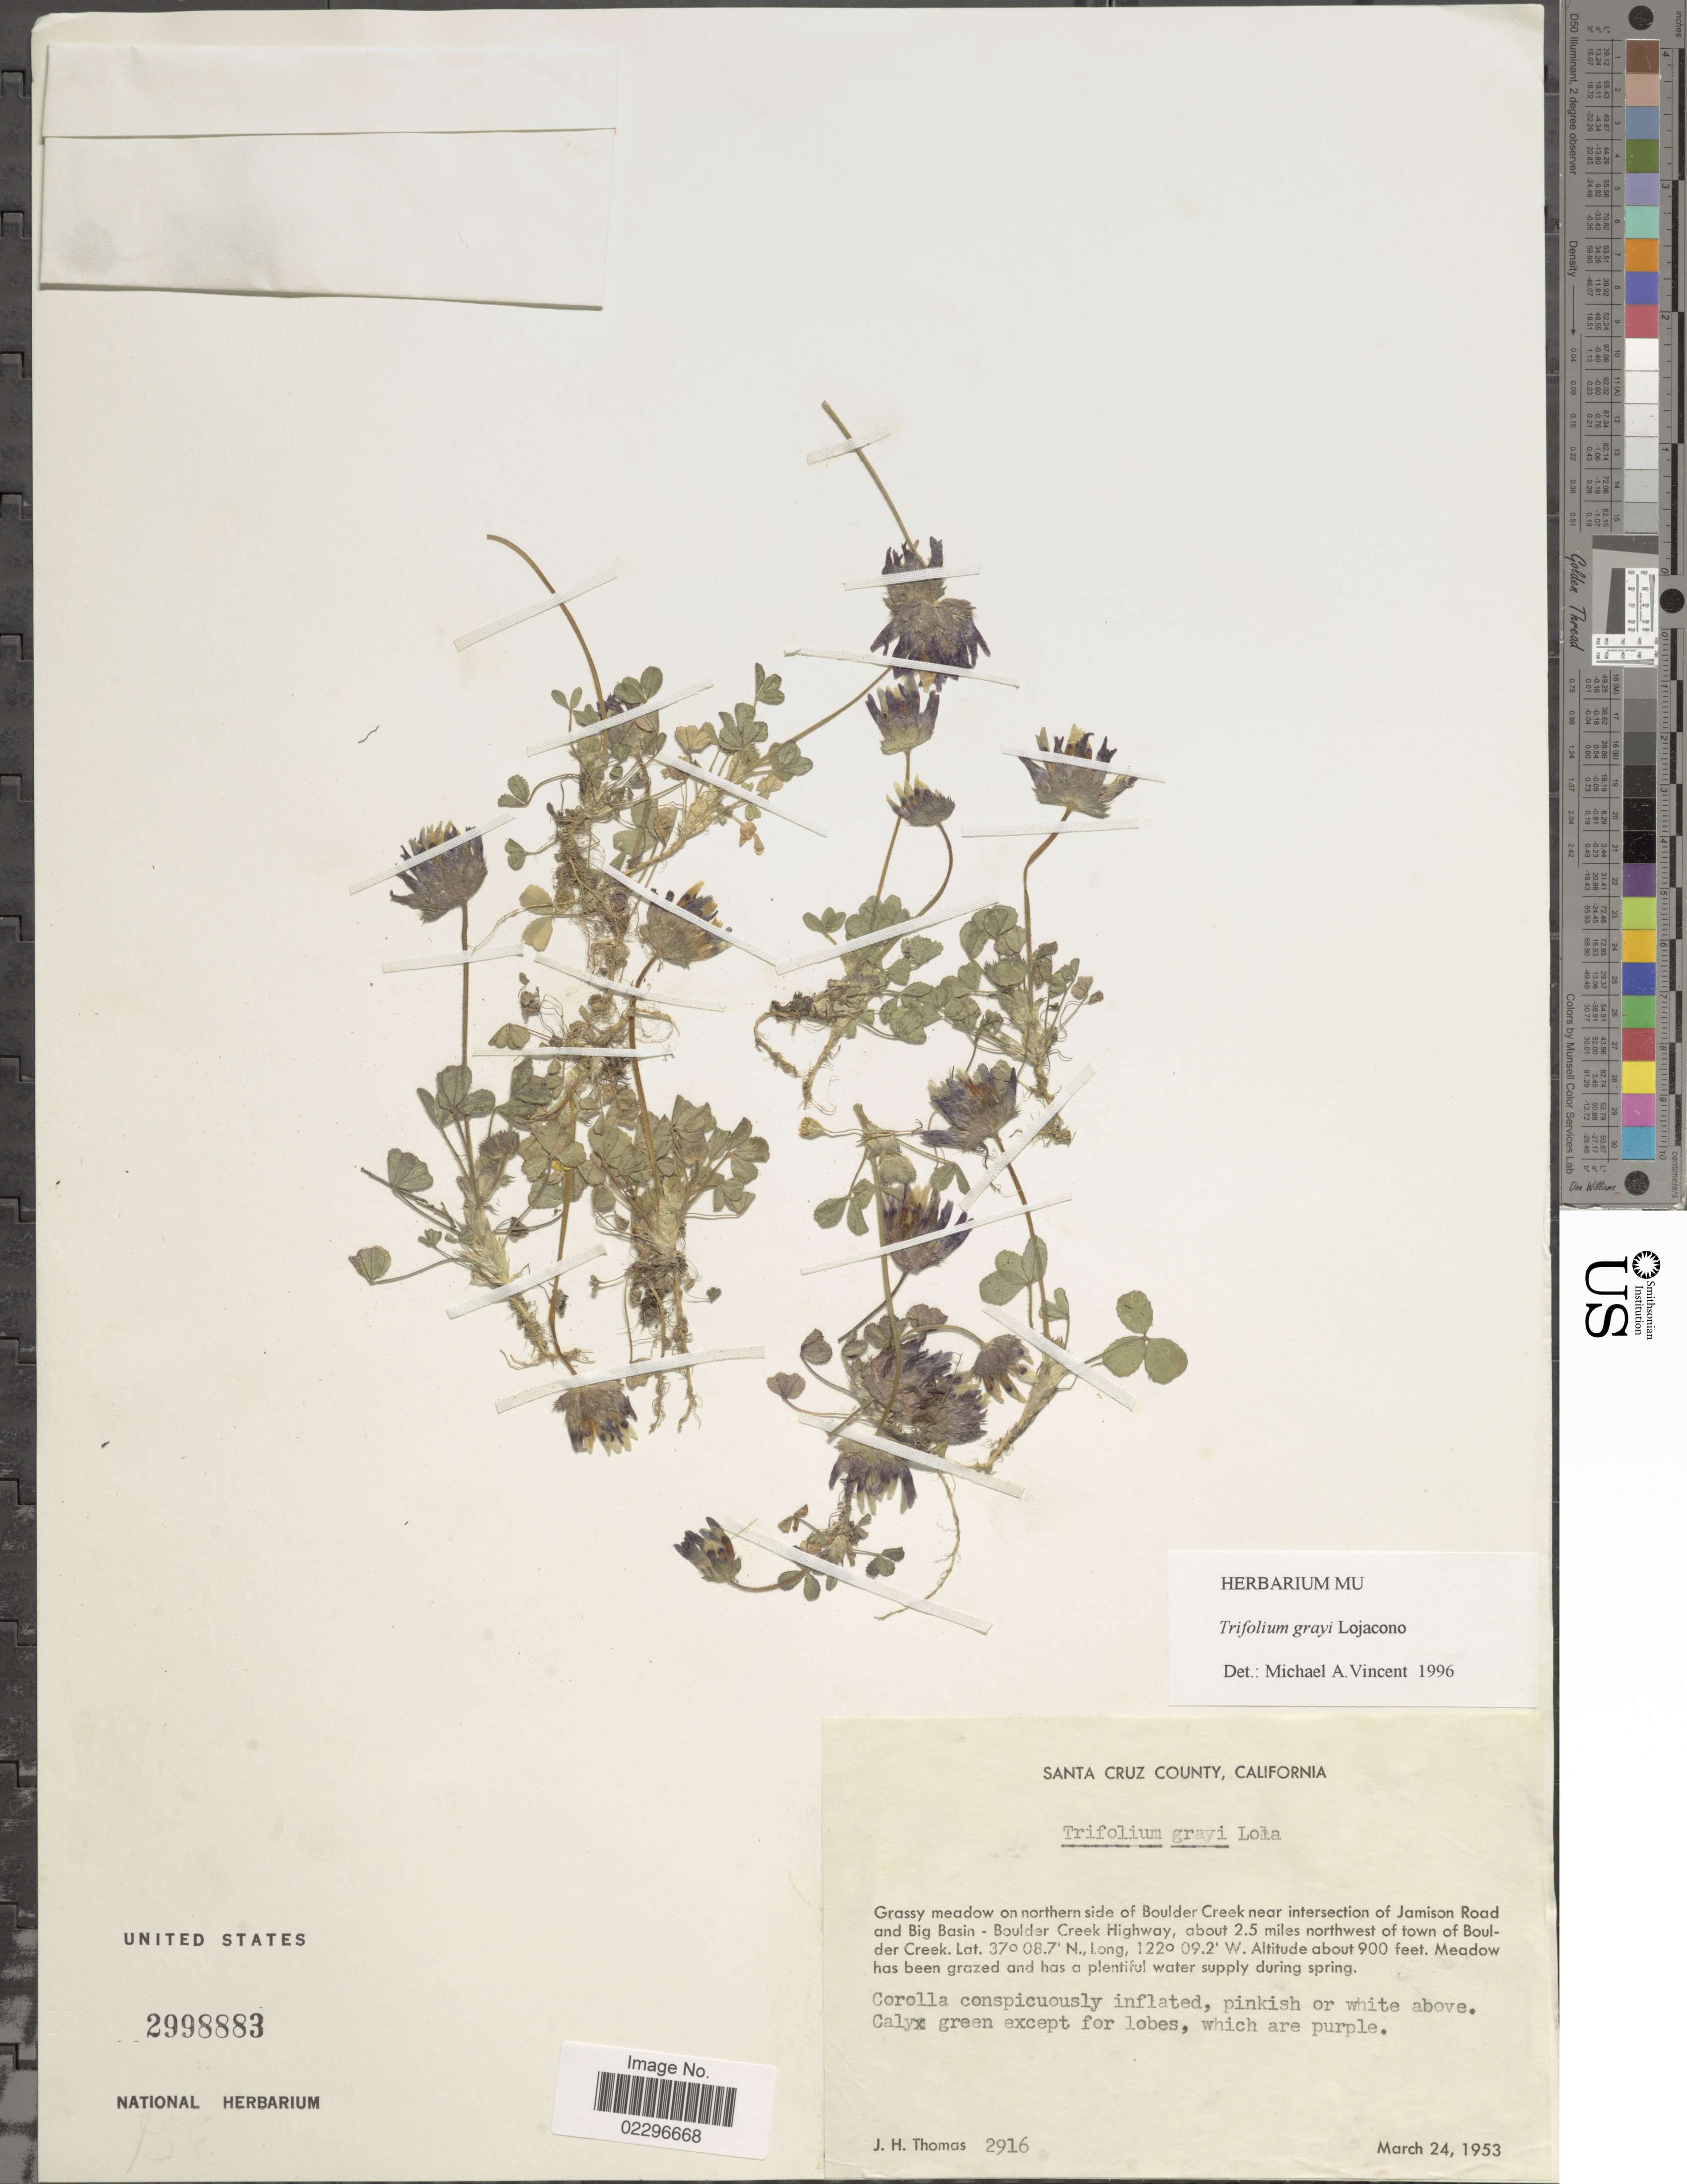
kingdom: Plantae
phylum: Tracheophyta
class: Magnoliopsida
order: Fabales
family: Fabaceae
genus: Trifolium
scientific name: Trifolium grayi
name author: Lojac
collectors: J. H. Thomas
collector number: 2916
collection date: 1953-03-24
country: United States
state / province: California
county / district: Santa Cruz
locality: Santa Cruz County. Grassy meadow on northern side of Boulder Creek near intersection of Jamison Road and Big Basin - Boulder Creek Highway, about 2.5 miles northeast of town of Boulder Creek.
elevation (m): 274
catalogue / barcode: US 2998883